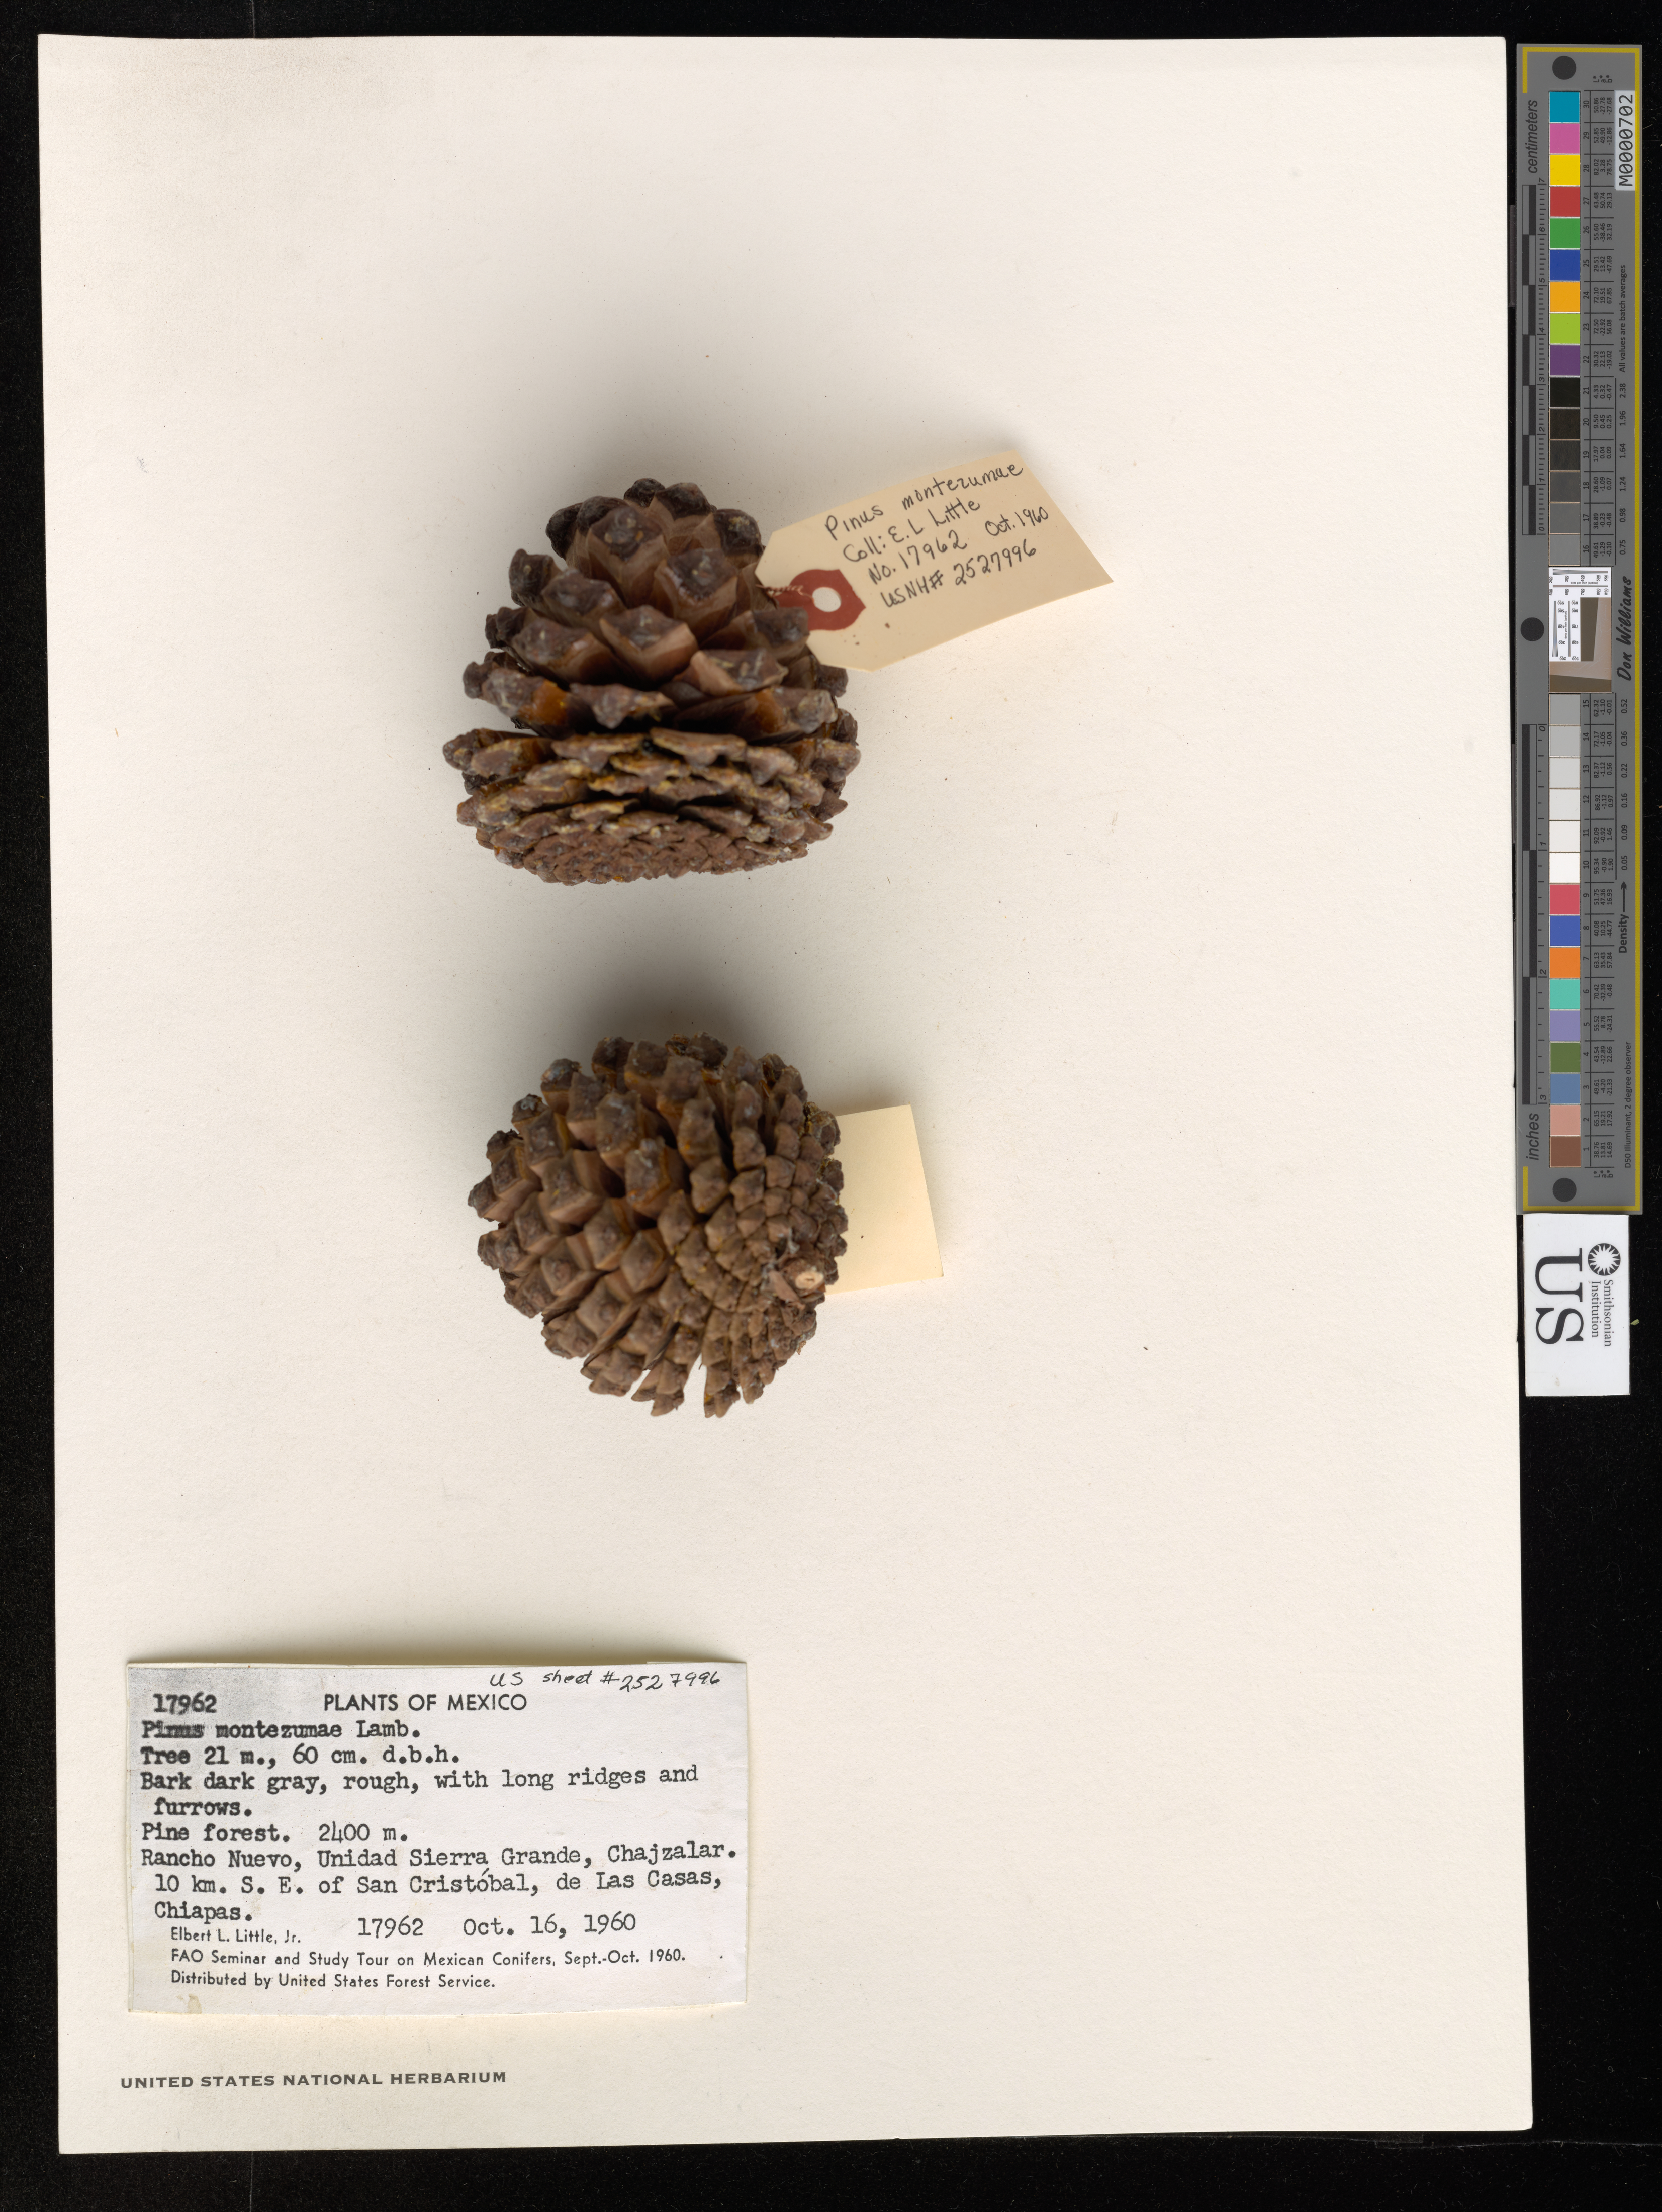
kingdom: Plantae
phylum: Tracheophyta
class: Pinopsida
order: Pinales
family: Pinaceae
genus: Pinus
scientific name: Pinus montezumae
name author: Lamb.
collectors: E. L. Little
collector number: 17962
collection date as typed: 16 Oct 1960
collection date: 1960-10-16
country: Mexico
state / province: Chiapas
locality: Rancho Nuevo, Unidad Sierra Grande, Chajzalar. 10 km. SE of San Cristóbal de las Casas.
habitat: Pine forest.